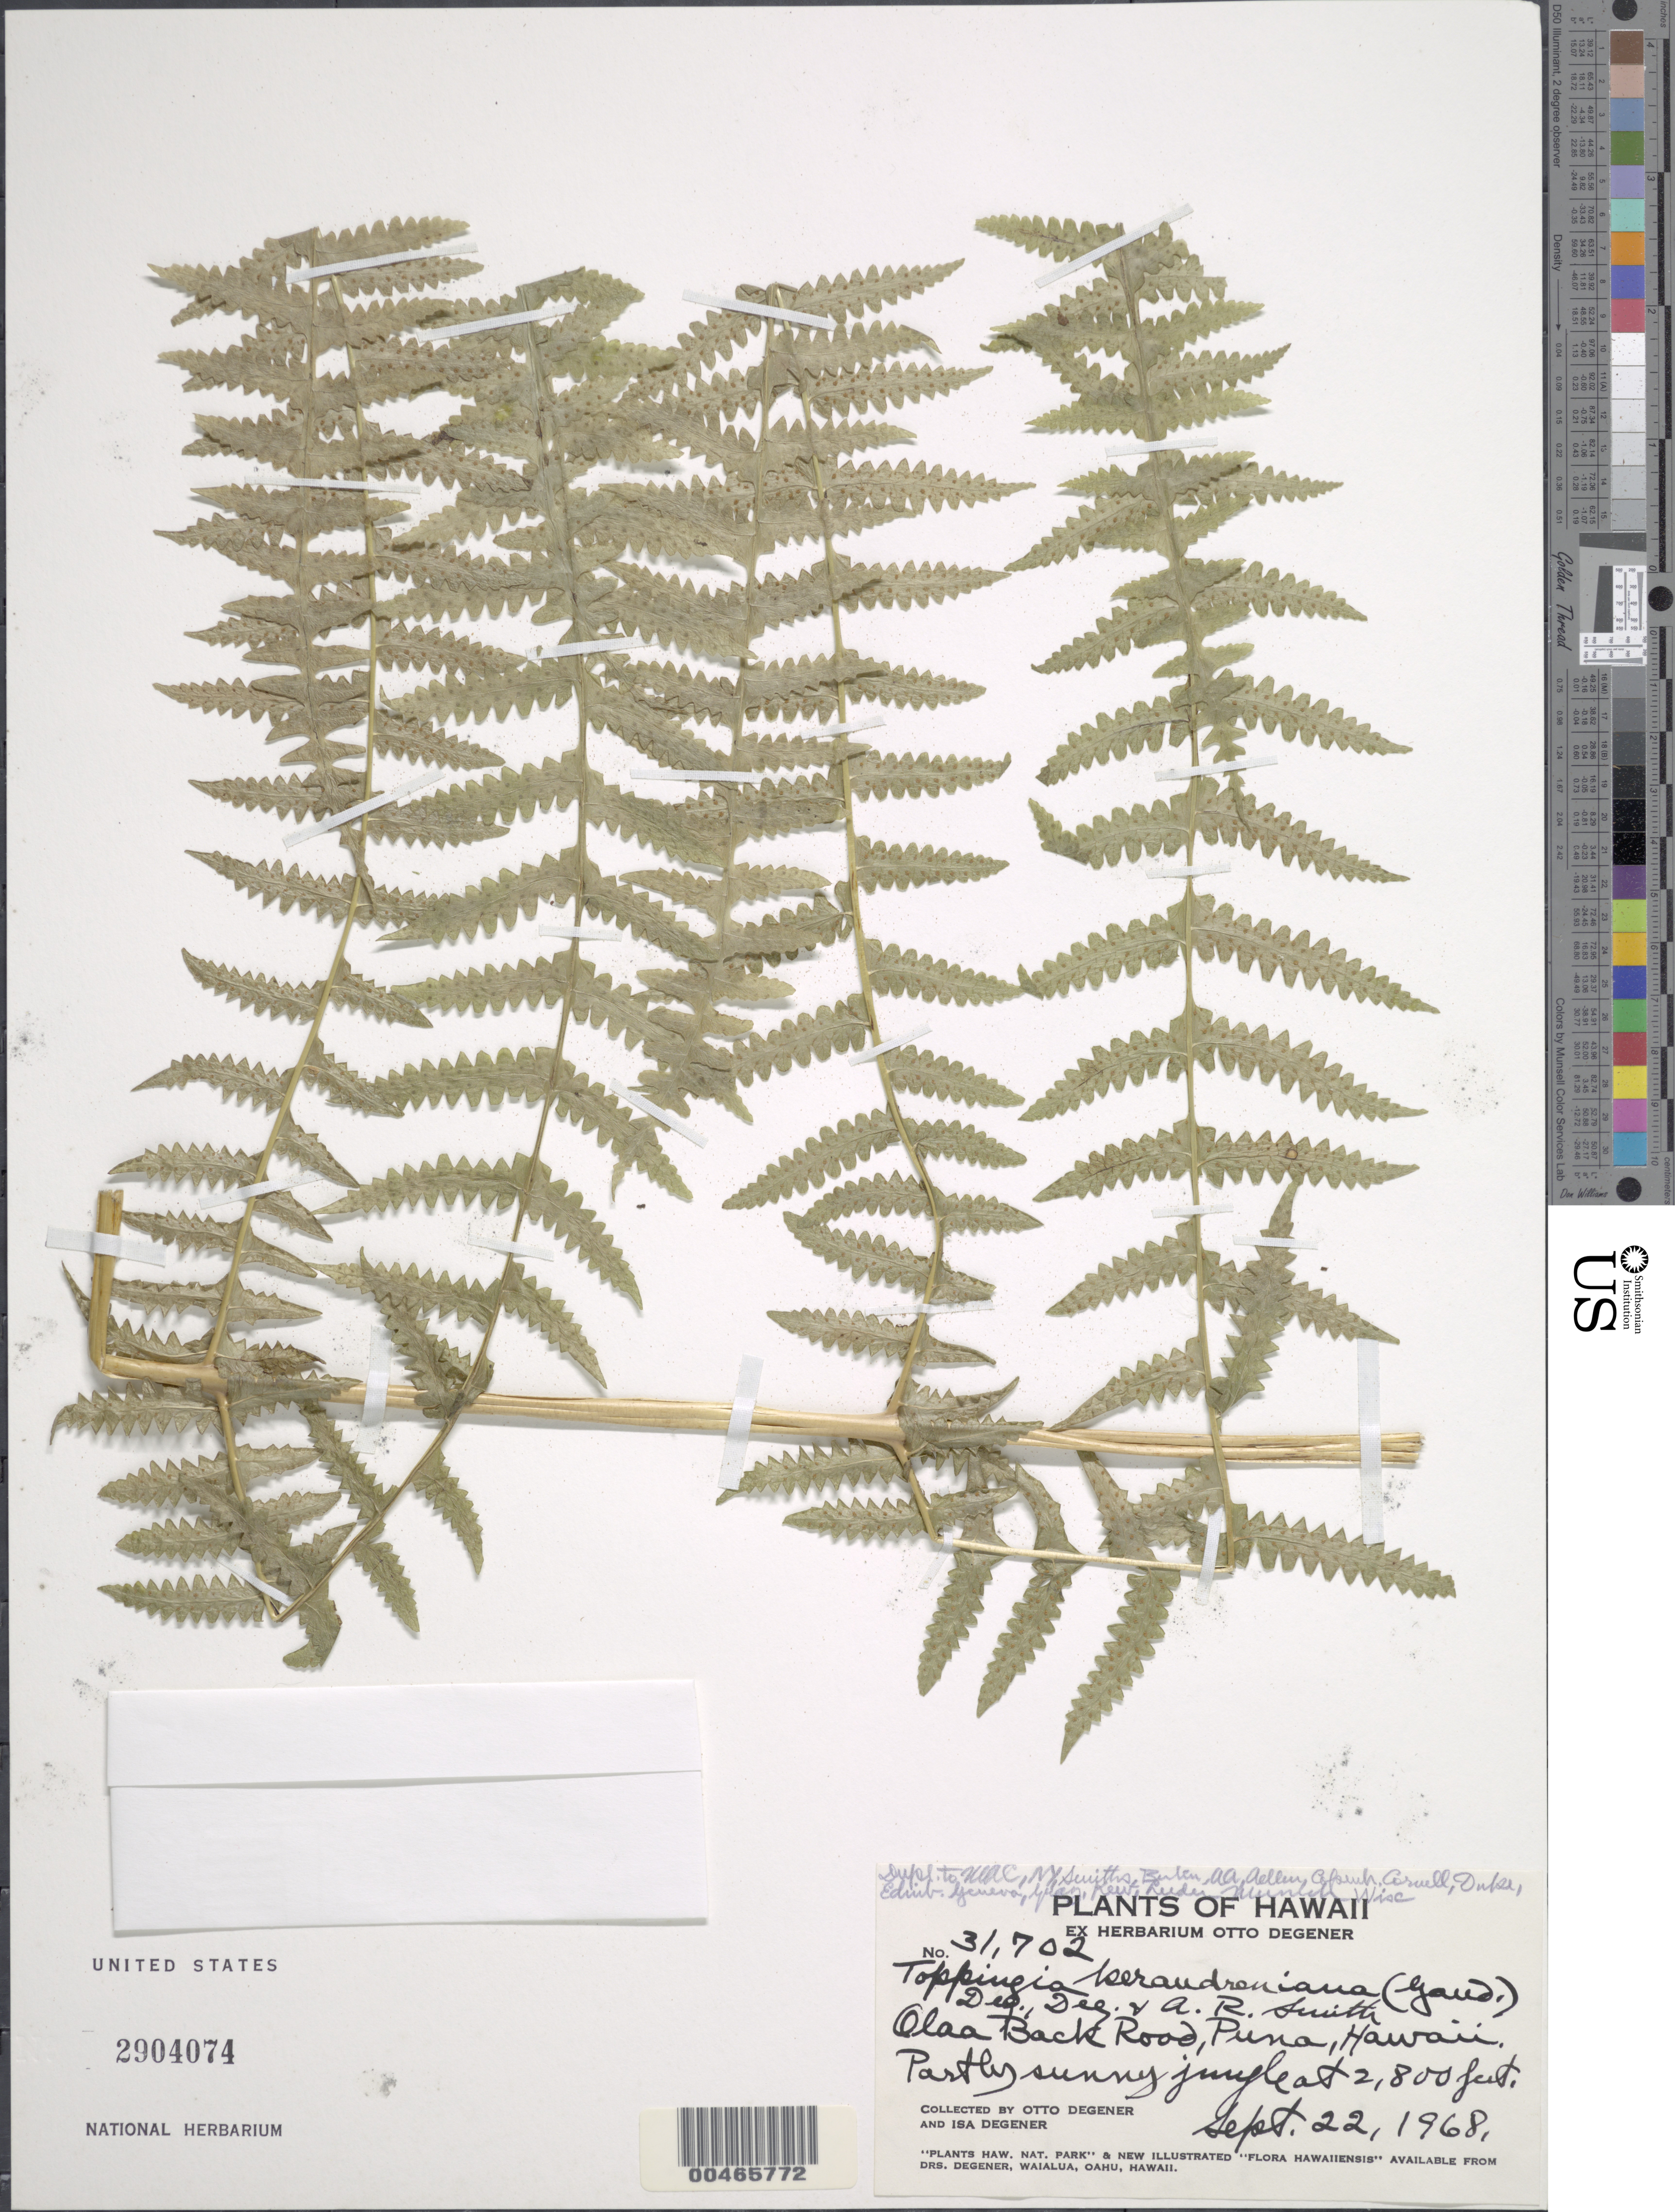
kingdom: Plantae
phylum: Tracheophyta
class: Polypodiopsida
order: Polypodiales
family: Thelypteridaceae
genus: Pseudophegopteris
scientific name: Pseudophegopteris keraudreniana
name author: (Gaudich.) Holttum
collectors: O. Degener & I. Degener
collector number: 31702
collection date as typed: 22 Sep 1968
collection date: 1968-09-22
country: United States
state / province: Hawaii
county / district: Hawaii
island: Hawaii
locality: Olaa Back Road, Puna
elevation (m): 853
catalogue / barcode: US 2904074